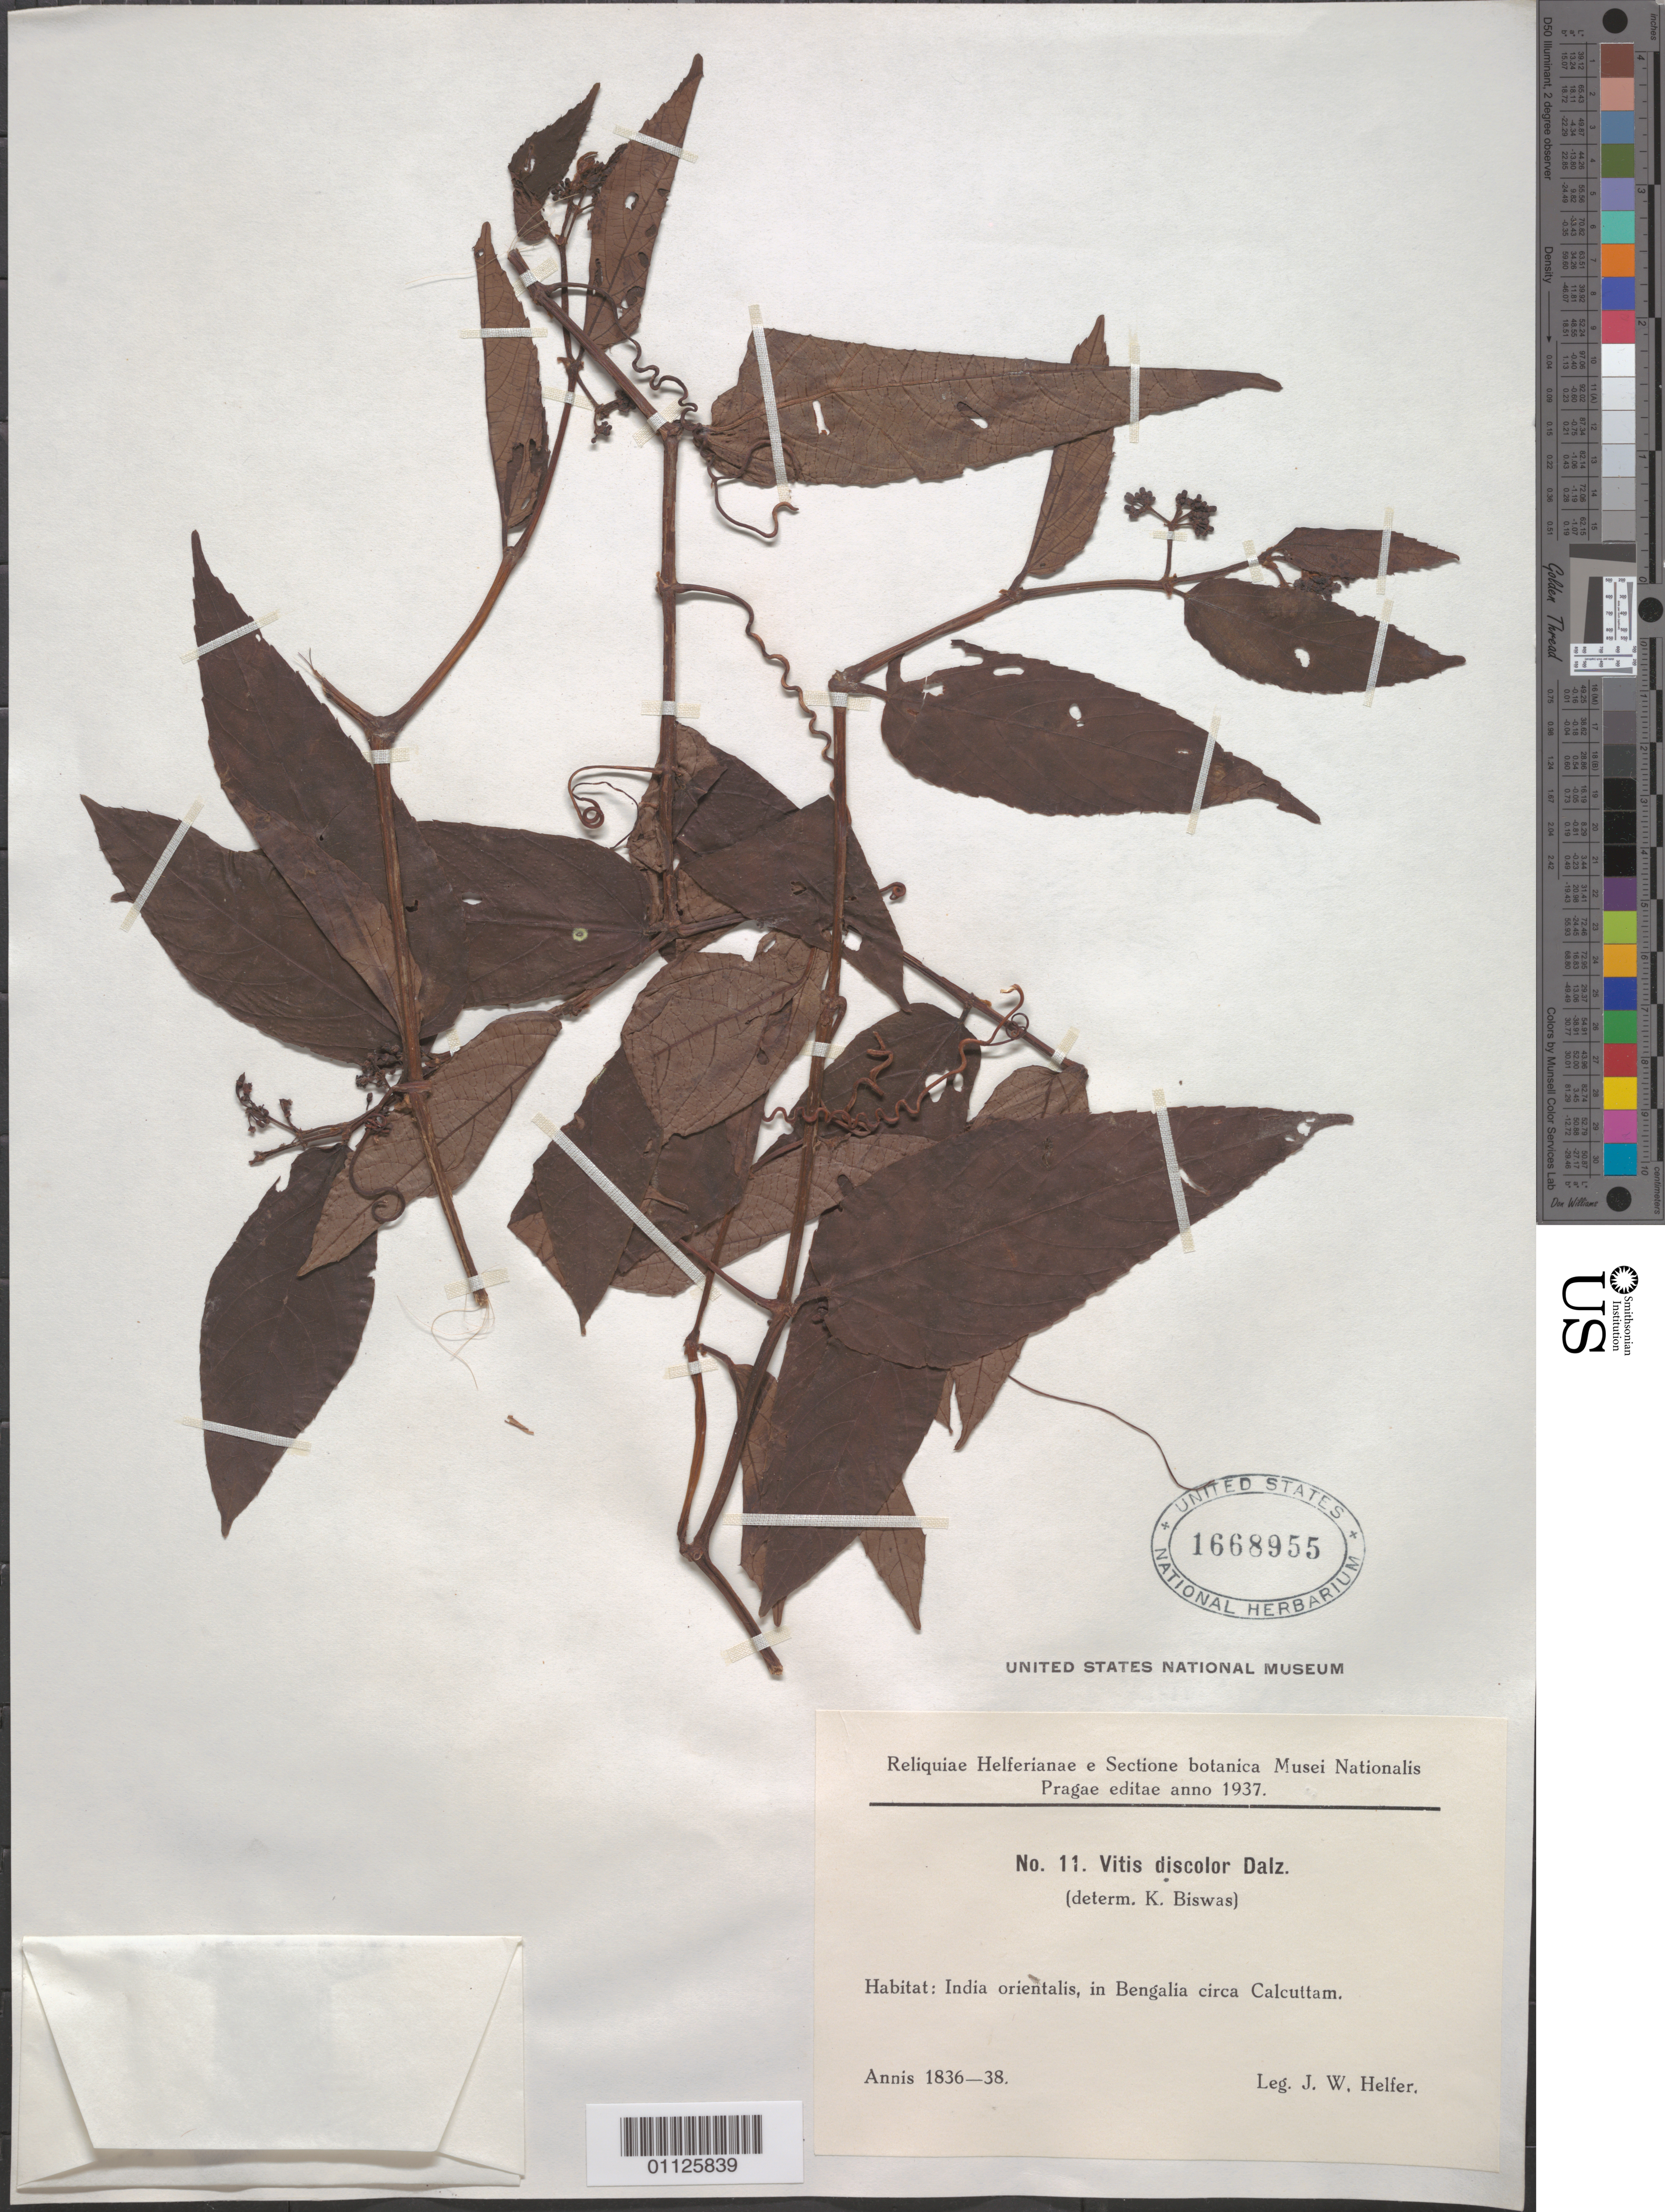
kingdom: Plantae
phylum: Tracheophyta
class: Magnoliopsida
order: Vitales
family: Vitaceae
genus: Cissus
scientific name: Cissus discolor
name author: Blume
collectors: J. W. Helfer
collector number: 11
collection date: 1836/1838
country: India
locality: In Bengalia circa Calcuttam.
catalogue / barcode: US 1668955